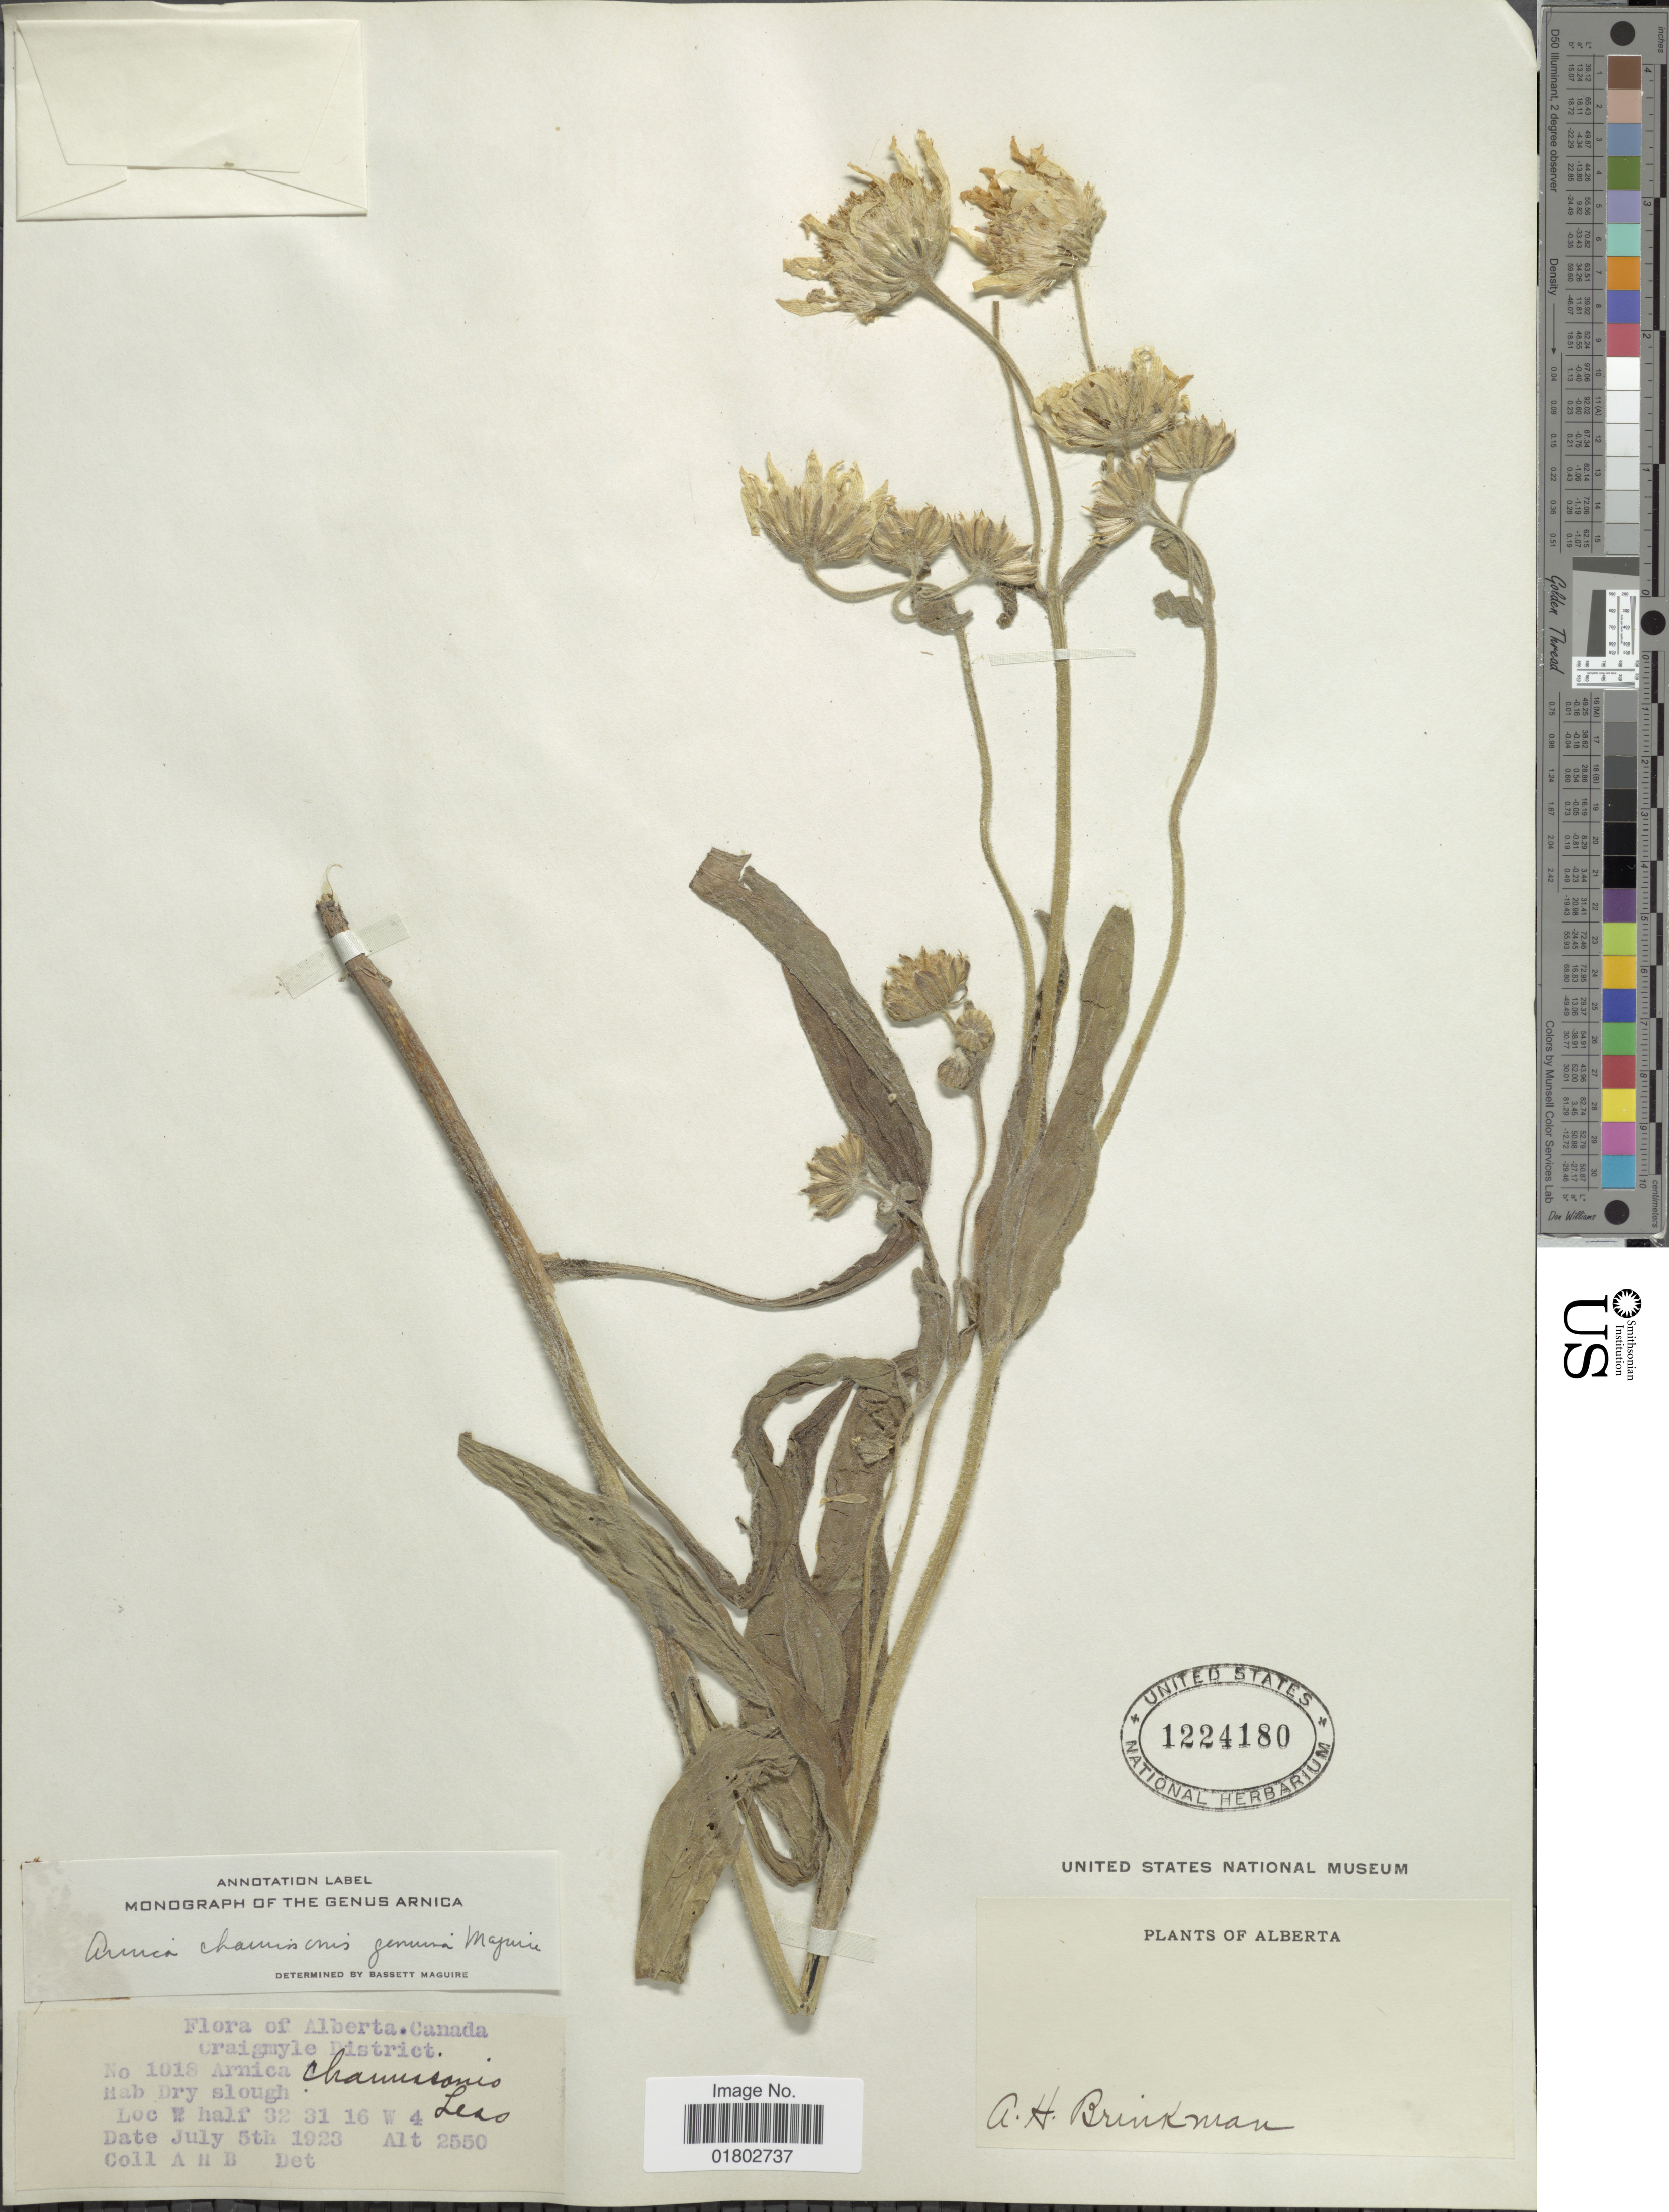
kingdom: Plantae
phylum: Tracheophyta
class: Magnoliopsida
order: Asterales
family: Asteraceae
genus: Arnica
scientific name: Arnica chamissonis subsp. genuina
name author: Maguire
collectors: A. Brinkman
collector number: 1018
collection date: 1923-07-05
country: Canada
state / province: Alberta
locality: Craigmyle District, W half 32 31 16 W 4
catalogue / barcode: US 1224180